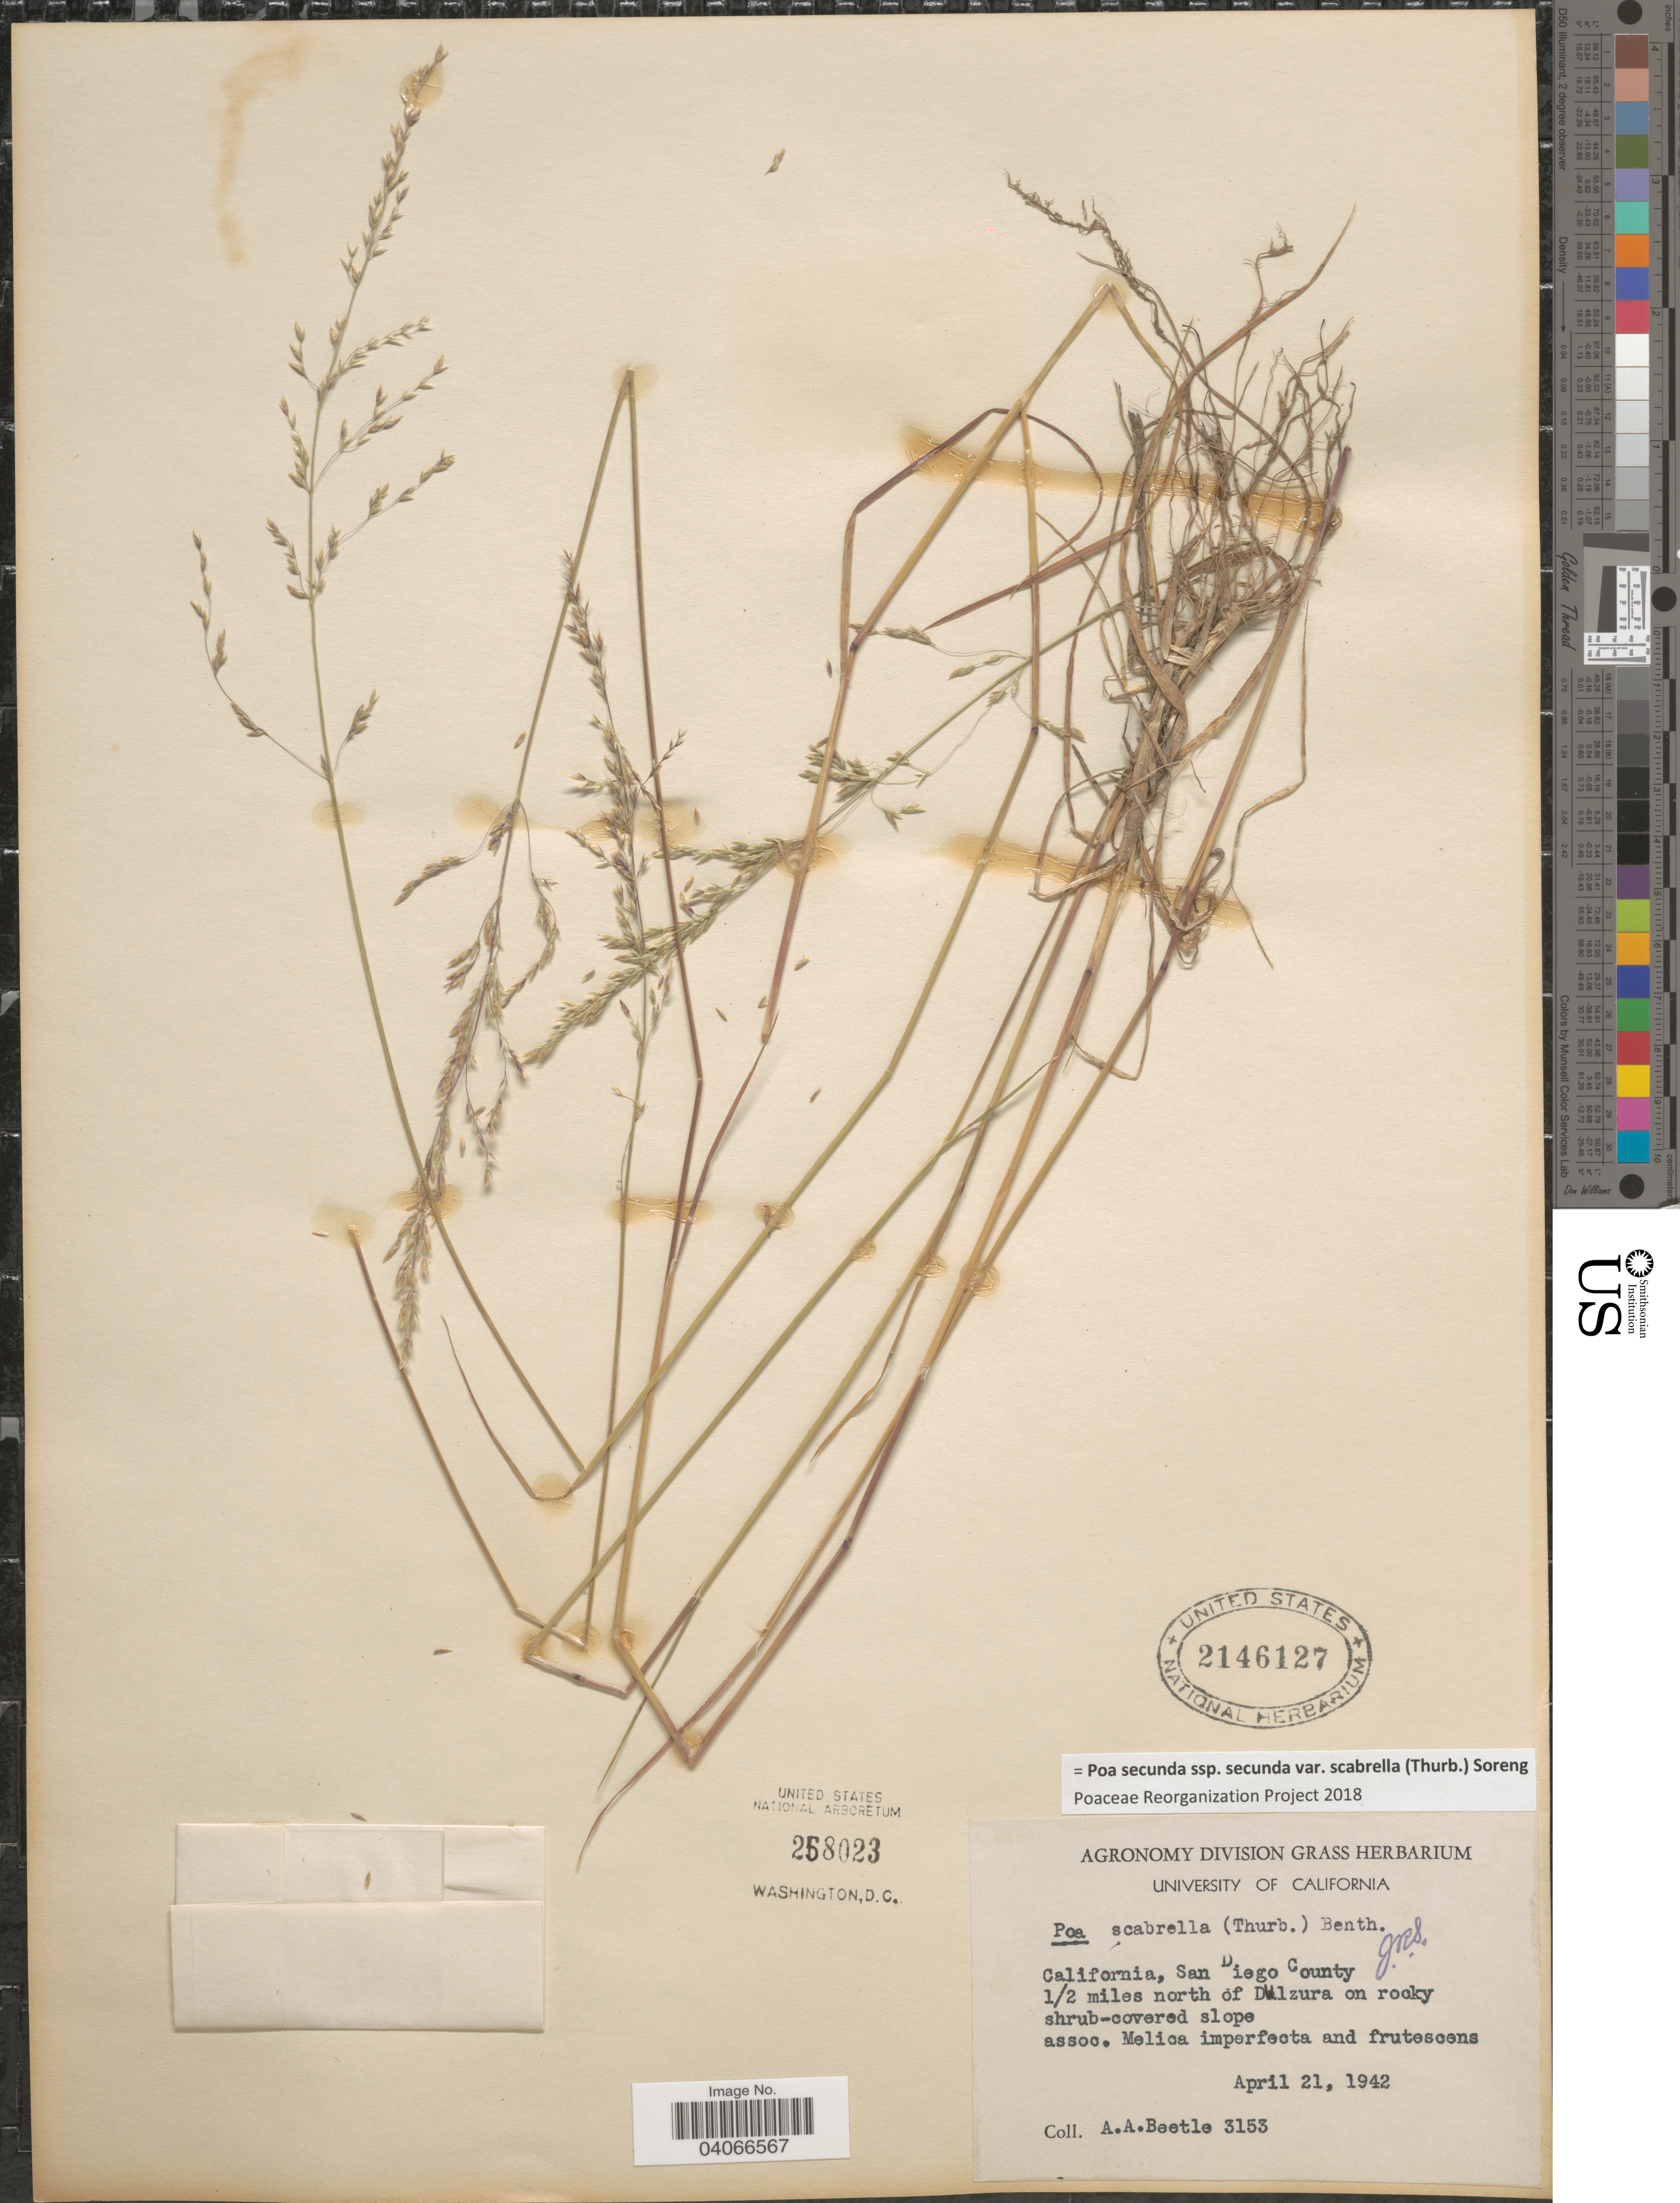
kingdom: Plantae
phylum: Tracheophyta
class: Liliopsida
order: Poales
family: Poaceae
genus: Poa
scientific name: Poa secunda subsp. secunda var. scabrella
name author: (Thurb.) Soreng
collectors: A. A. Beetle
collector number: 3153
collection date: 1942-04-21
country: United States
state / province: California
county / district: San Diego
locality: San Diego County ½ miles north of Dulzura on rocky shrub-covered slope.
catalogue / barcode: US 2146127